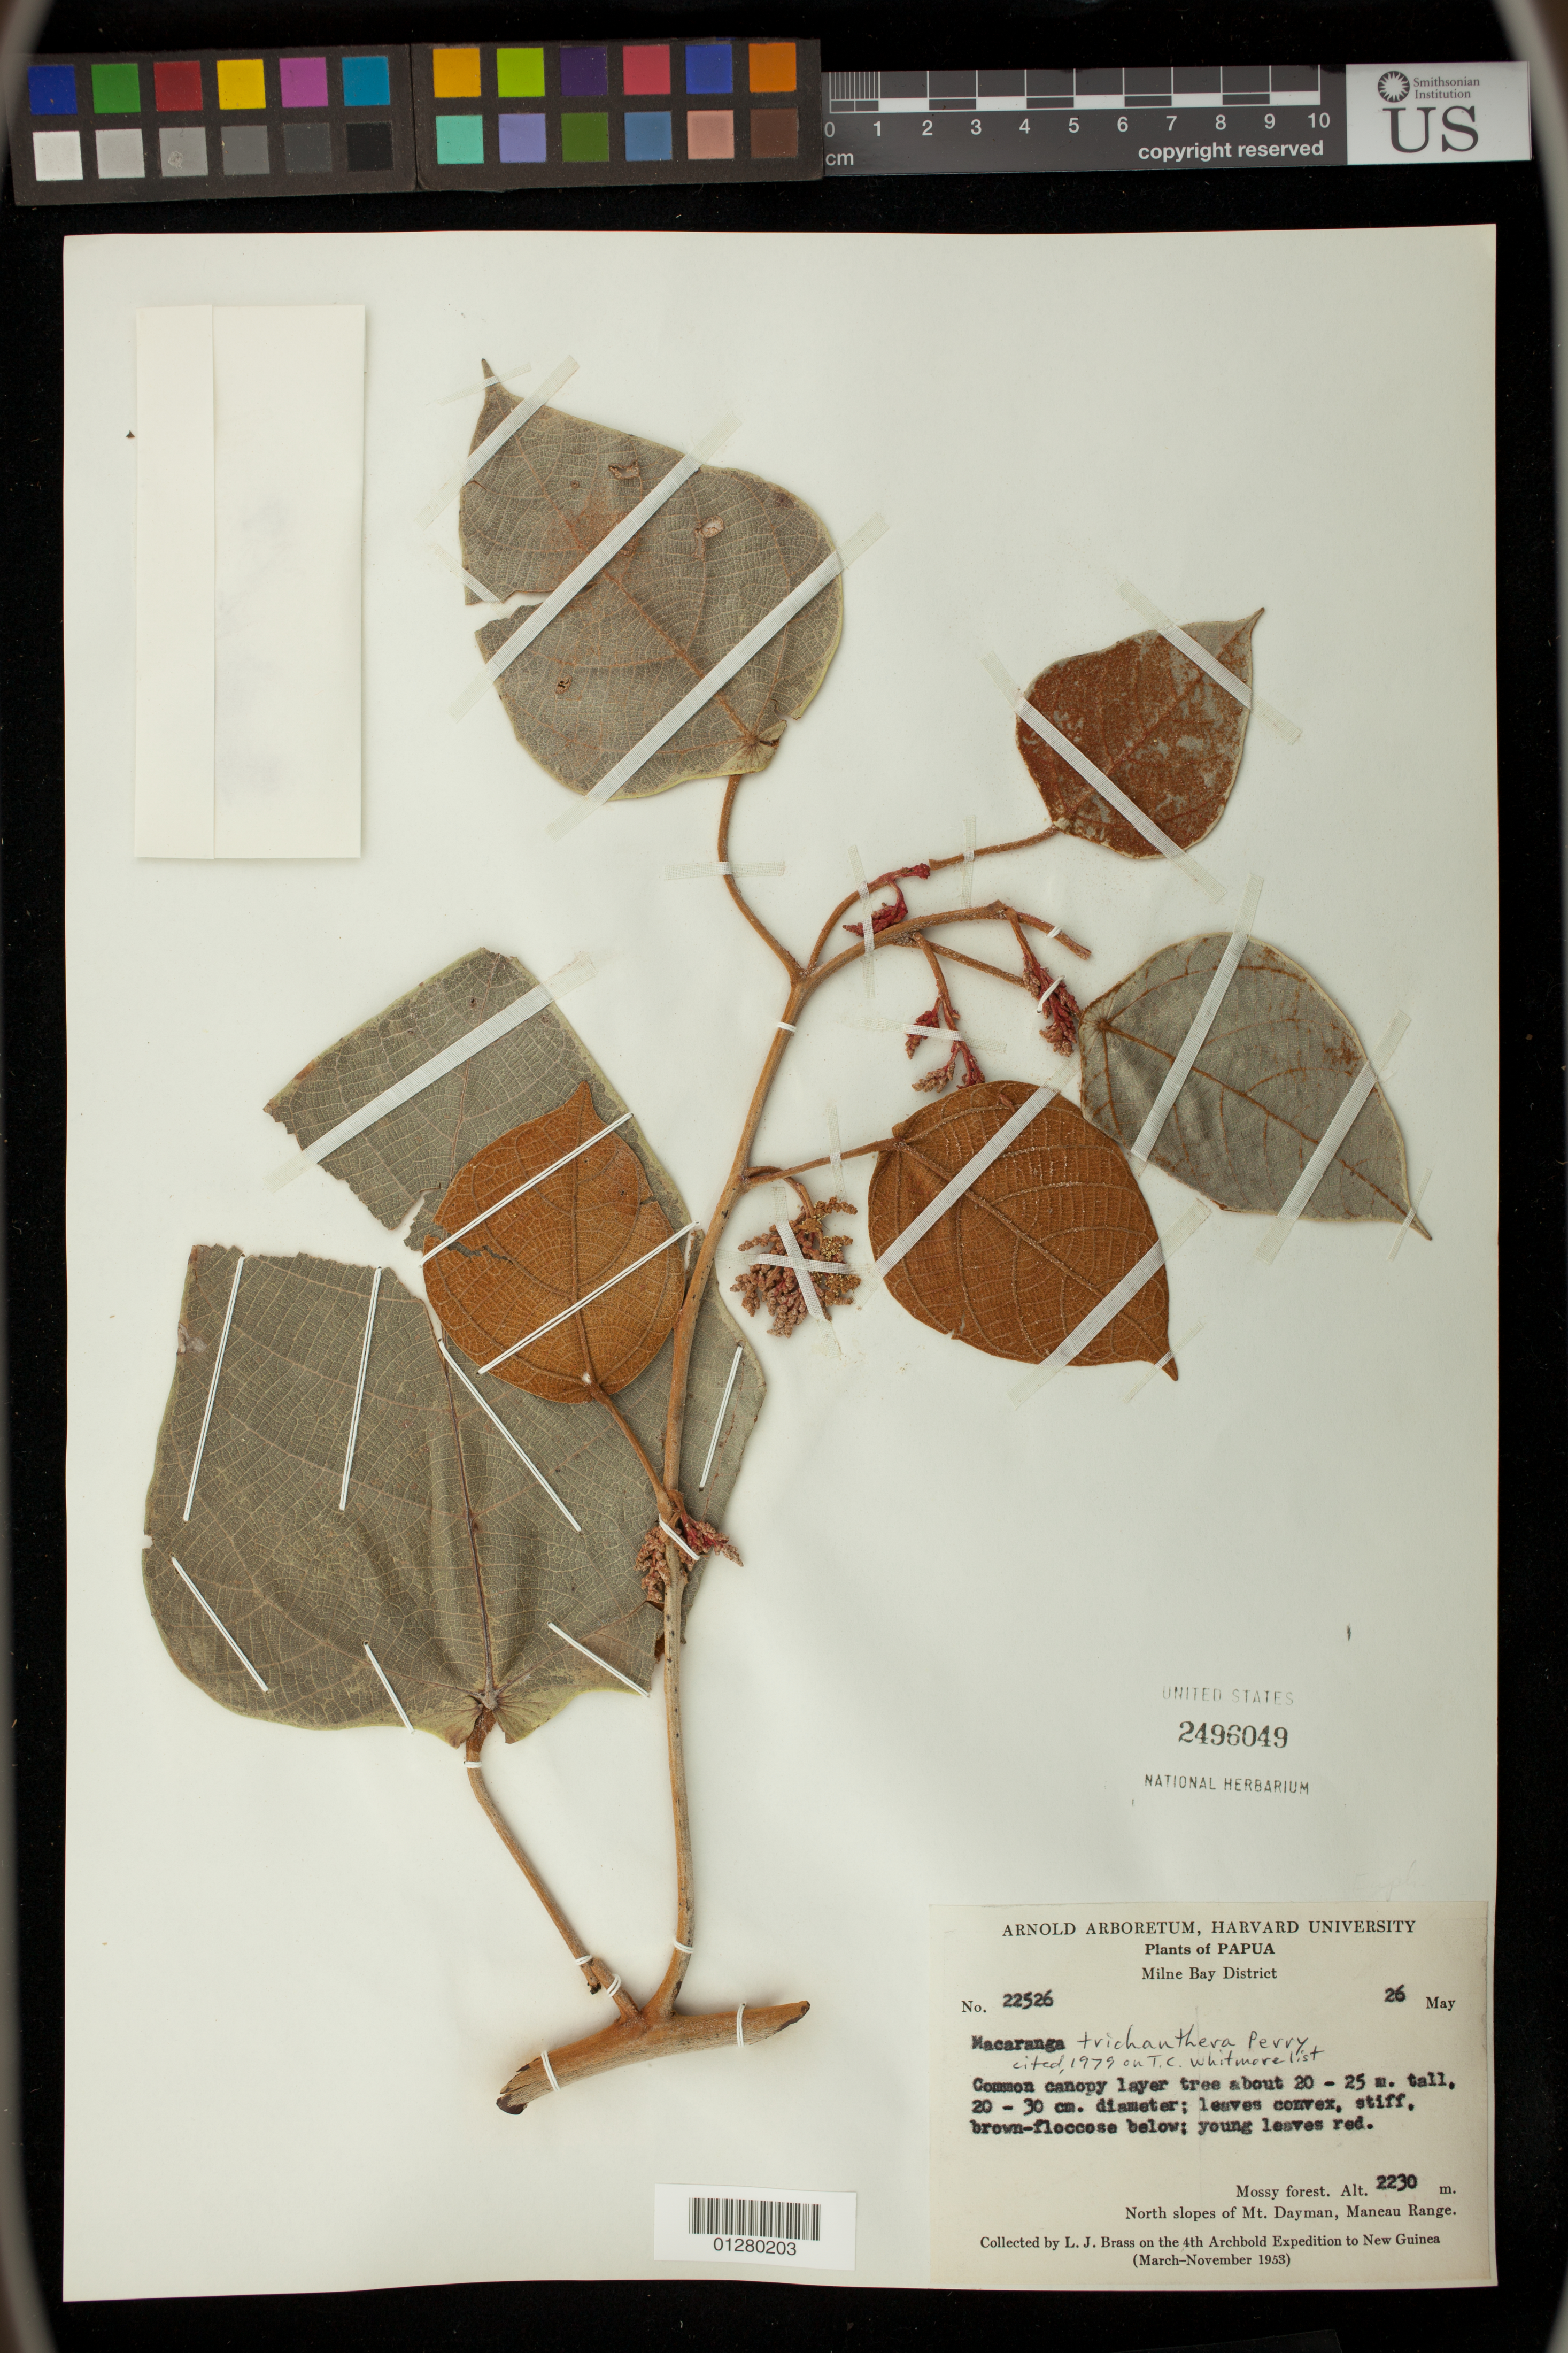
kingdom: Plantae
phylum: Tracheophyta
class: Magnoliopsida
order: Malpighiales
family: Euphorbiaceae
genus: Macaranga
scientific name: Macaranga trichanthera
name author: L.M. Perry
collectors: L. J. Brass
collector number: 22526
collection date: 1953-05-26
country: Papua New Guinea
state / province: Milne Bay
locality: North slopes of Mt. Dayman, Maneau Range.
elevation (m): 2230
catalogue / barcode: US 2496049